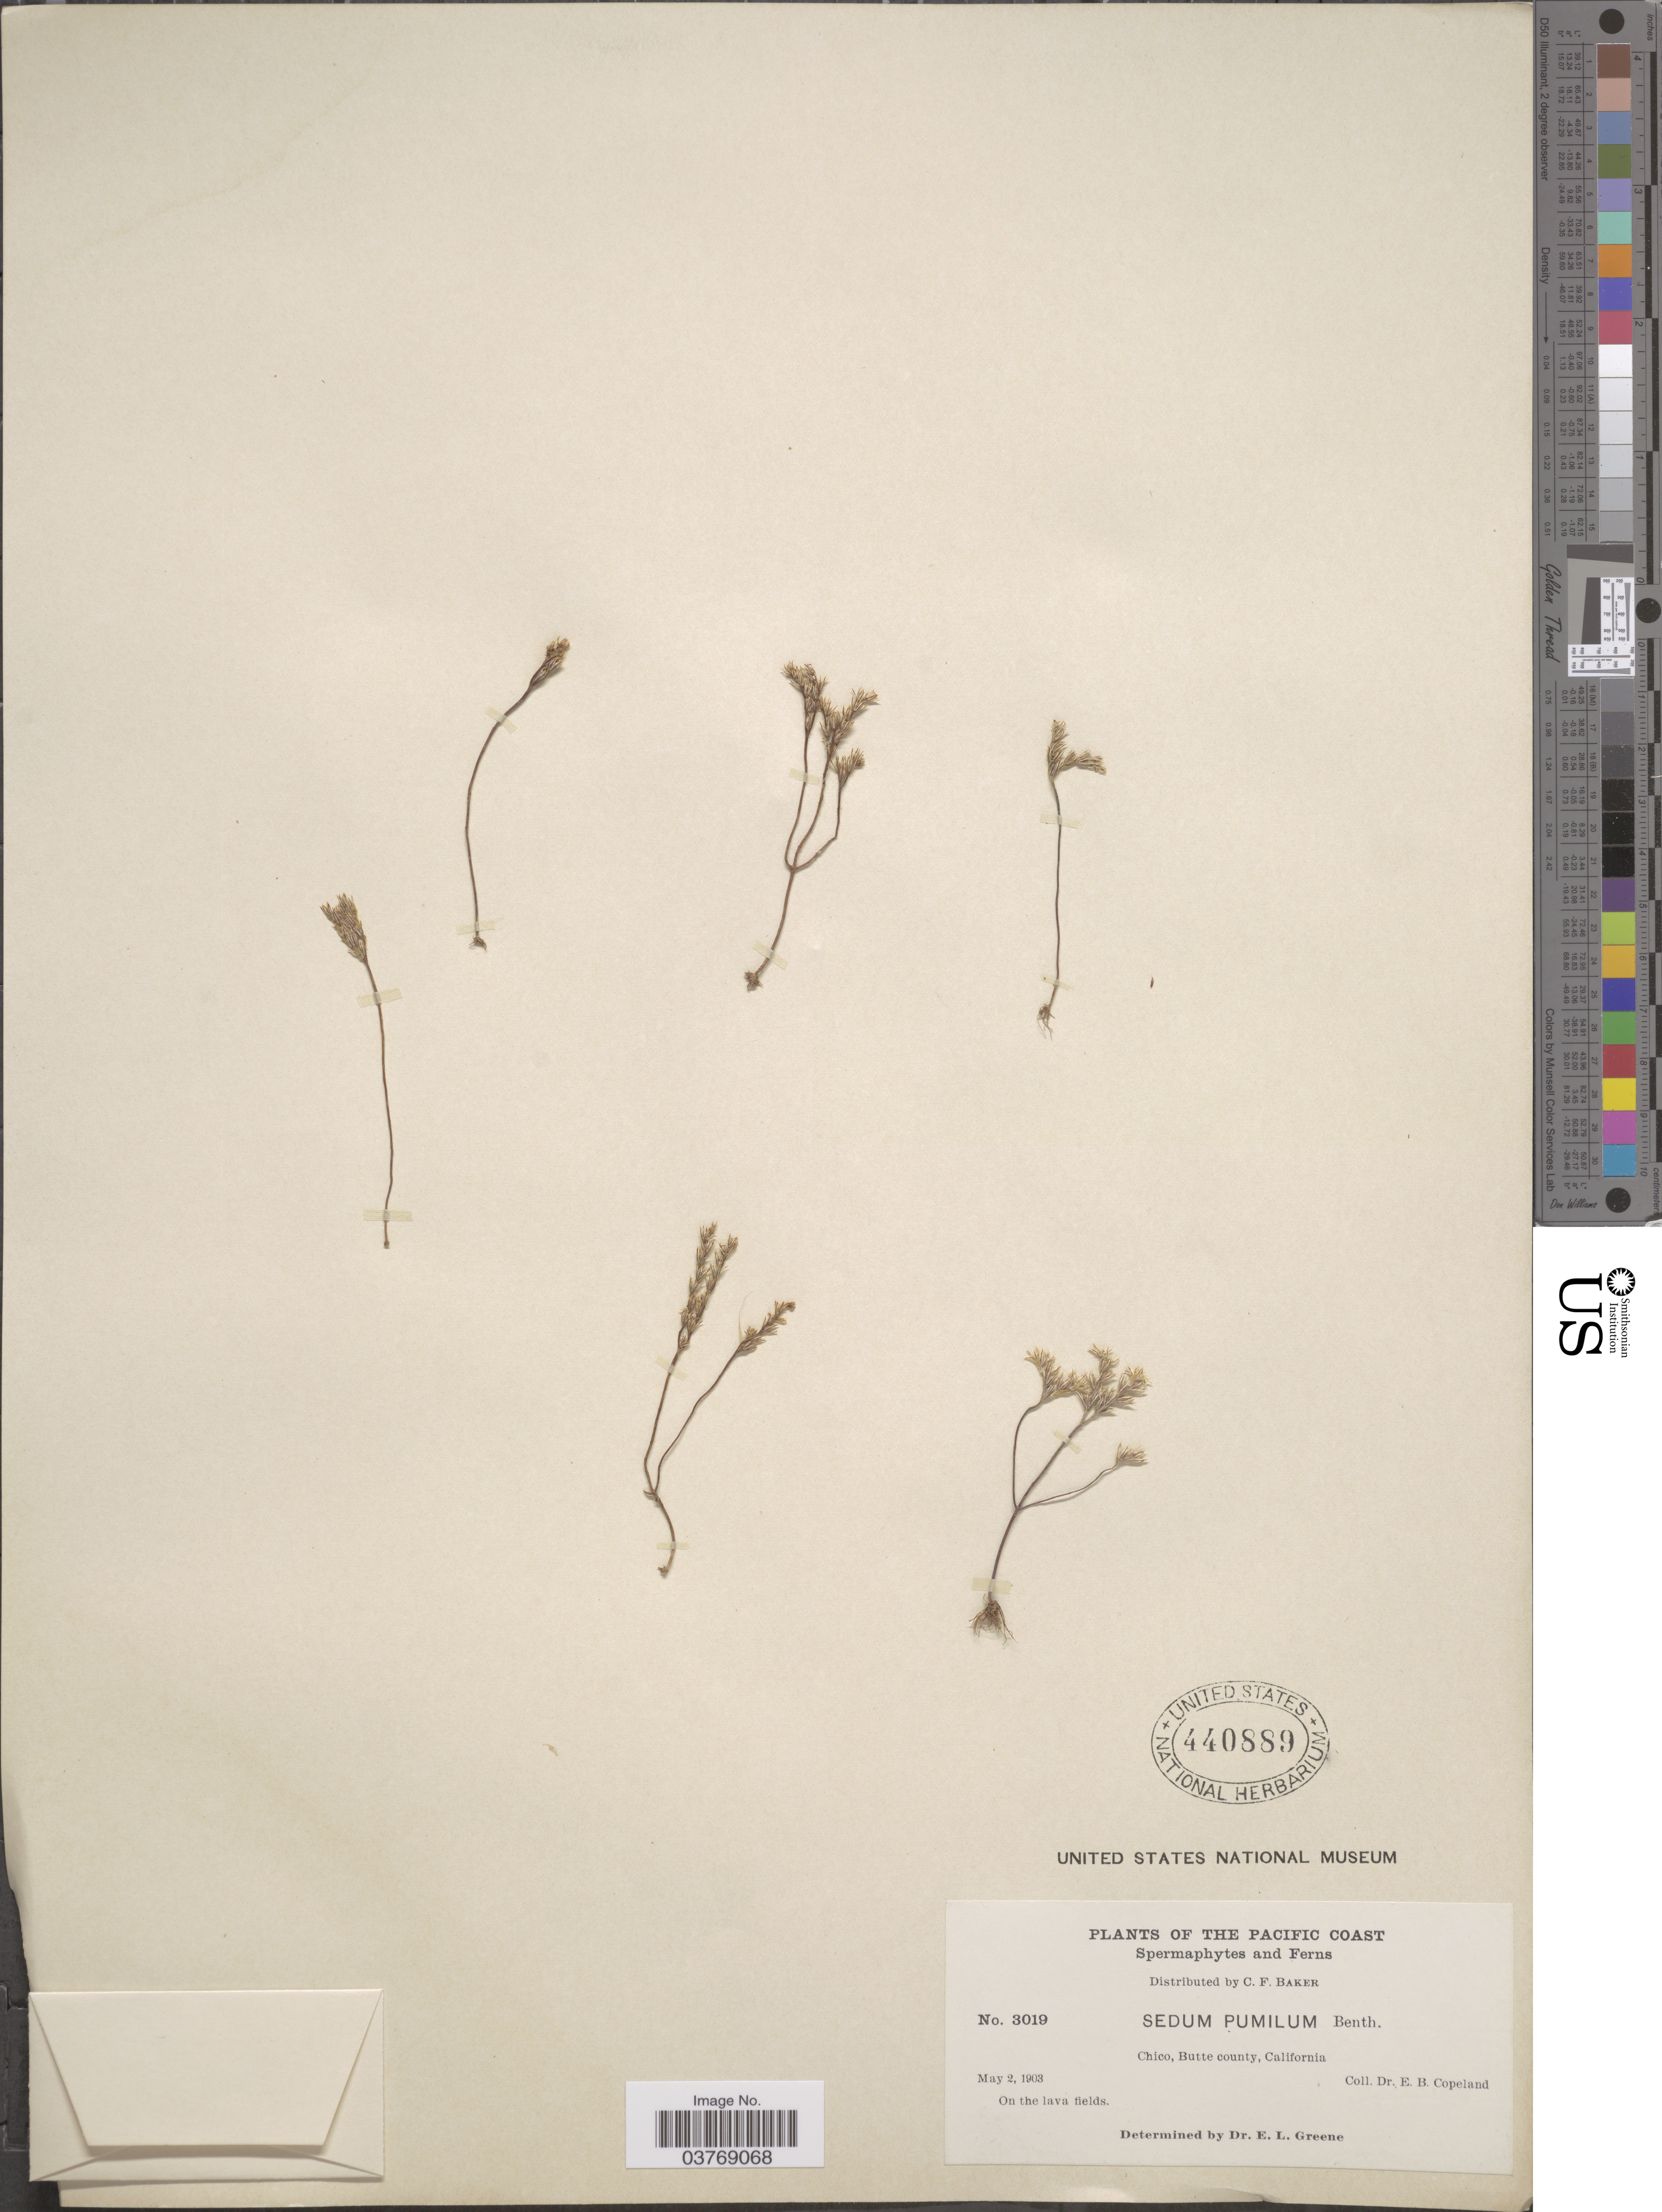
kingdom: Plantae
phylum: Tracheophyta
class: Magnoliopsida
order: Saxifragales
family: Crassulaceae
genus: Sedella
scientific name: Sedella pumila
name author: (Benth.) Britton & Rose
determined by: U.S. National Herbarium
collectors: E. B. Copeland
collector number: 3019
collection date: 1903-05-02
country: United States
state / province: California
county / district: Butte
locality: The Pacific Coast. Chico, Butte county.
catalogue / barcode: US 440889